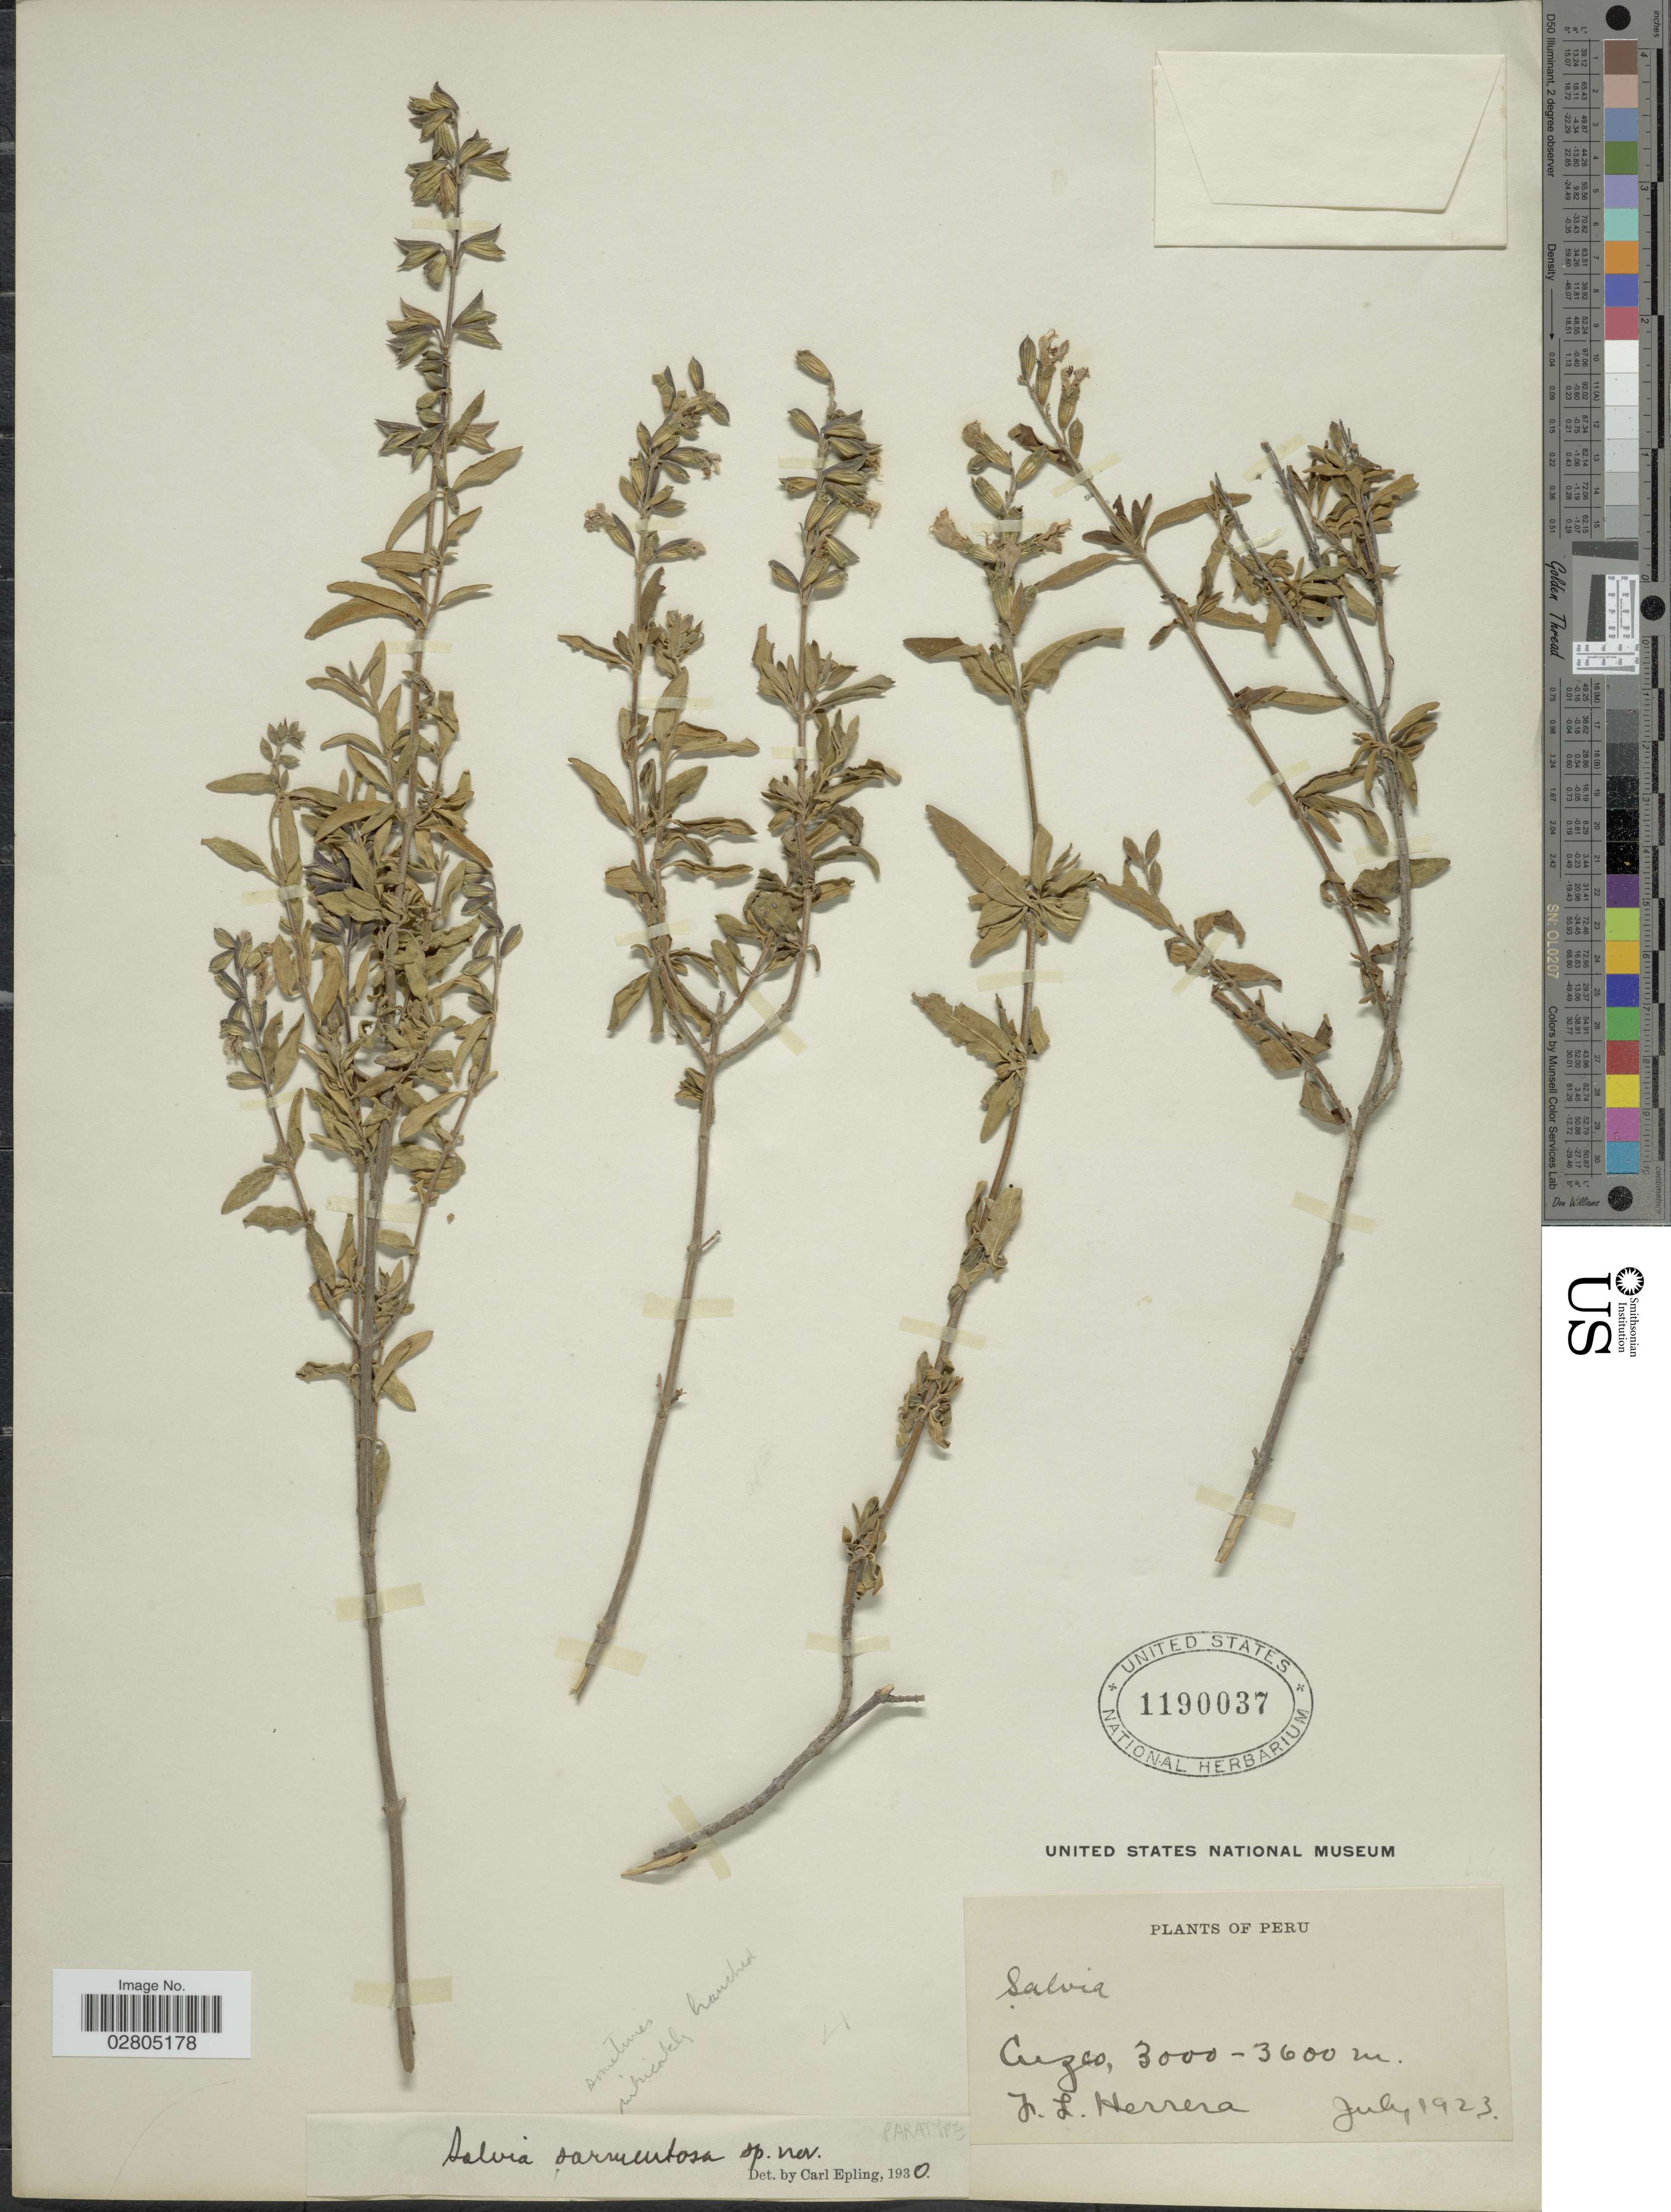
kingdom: Plantae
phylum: Tracheophyta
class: Magnoliopsida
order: Lamiales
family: Lamiaceae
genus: Salvia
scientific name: Salvia sarmentosa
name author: Epling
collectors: J. L. Herrera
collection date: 1923-07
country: Peru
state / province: Cusco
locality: Cuzco.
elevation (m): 3000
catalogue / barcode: US 1190037